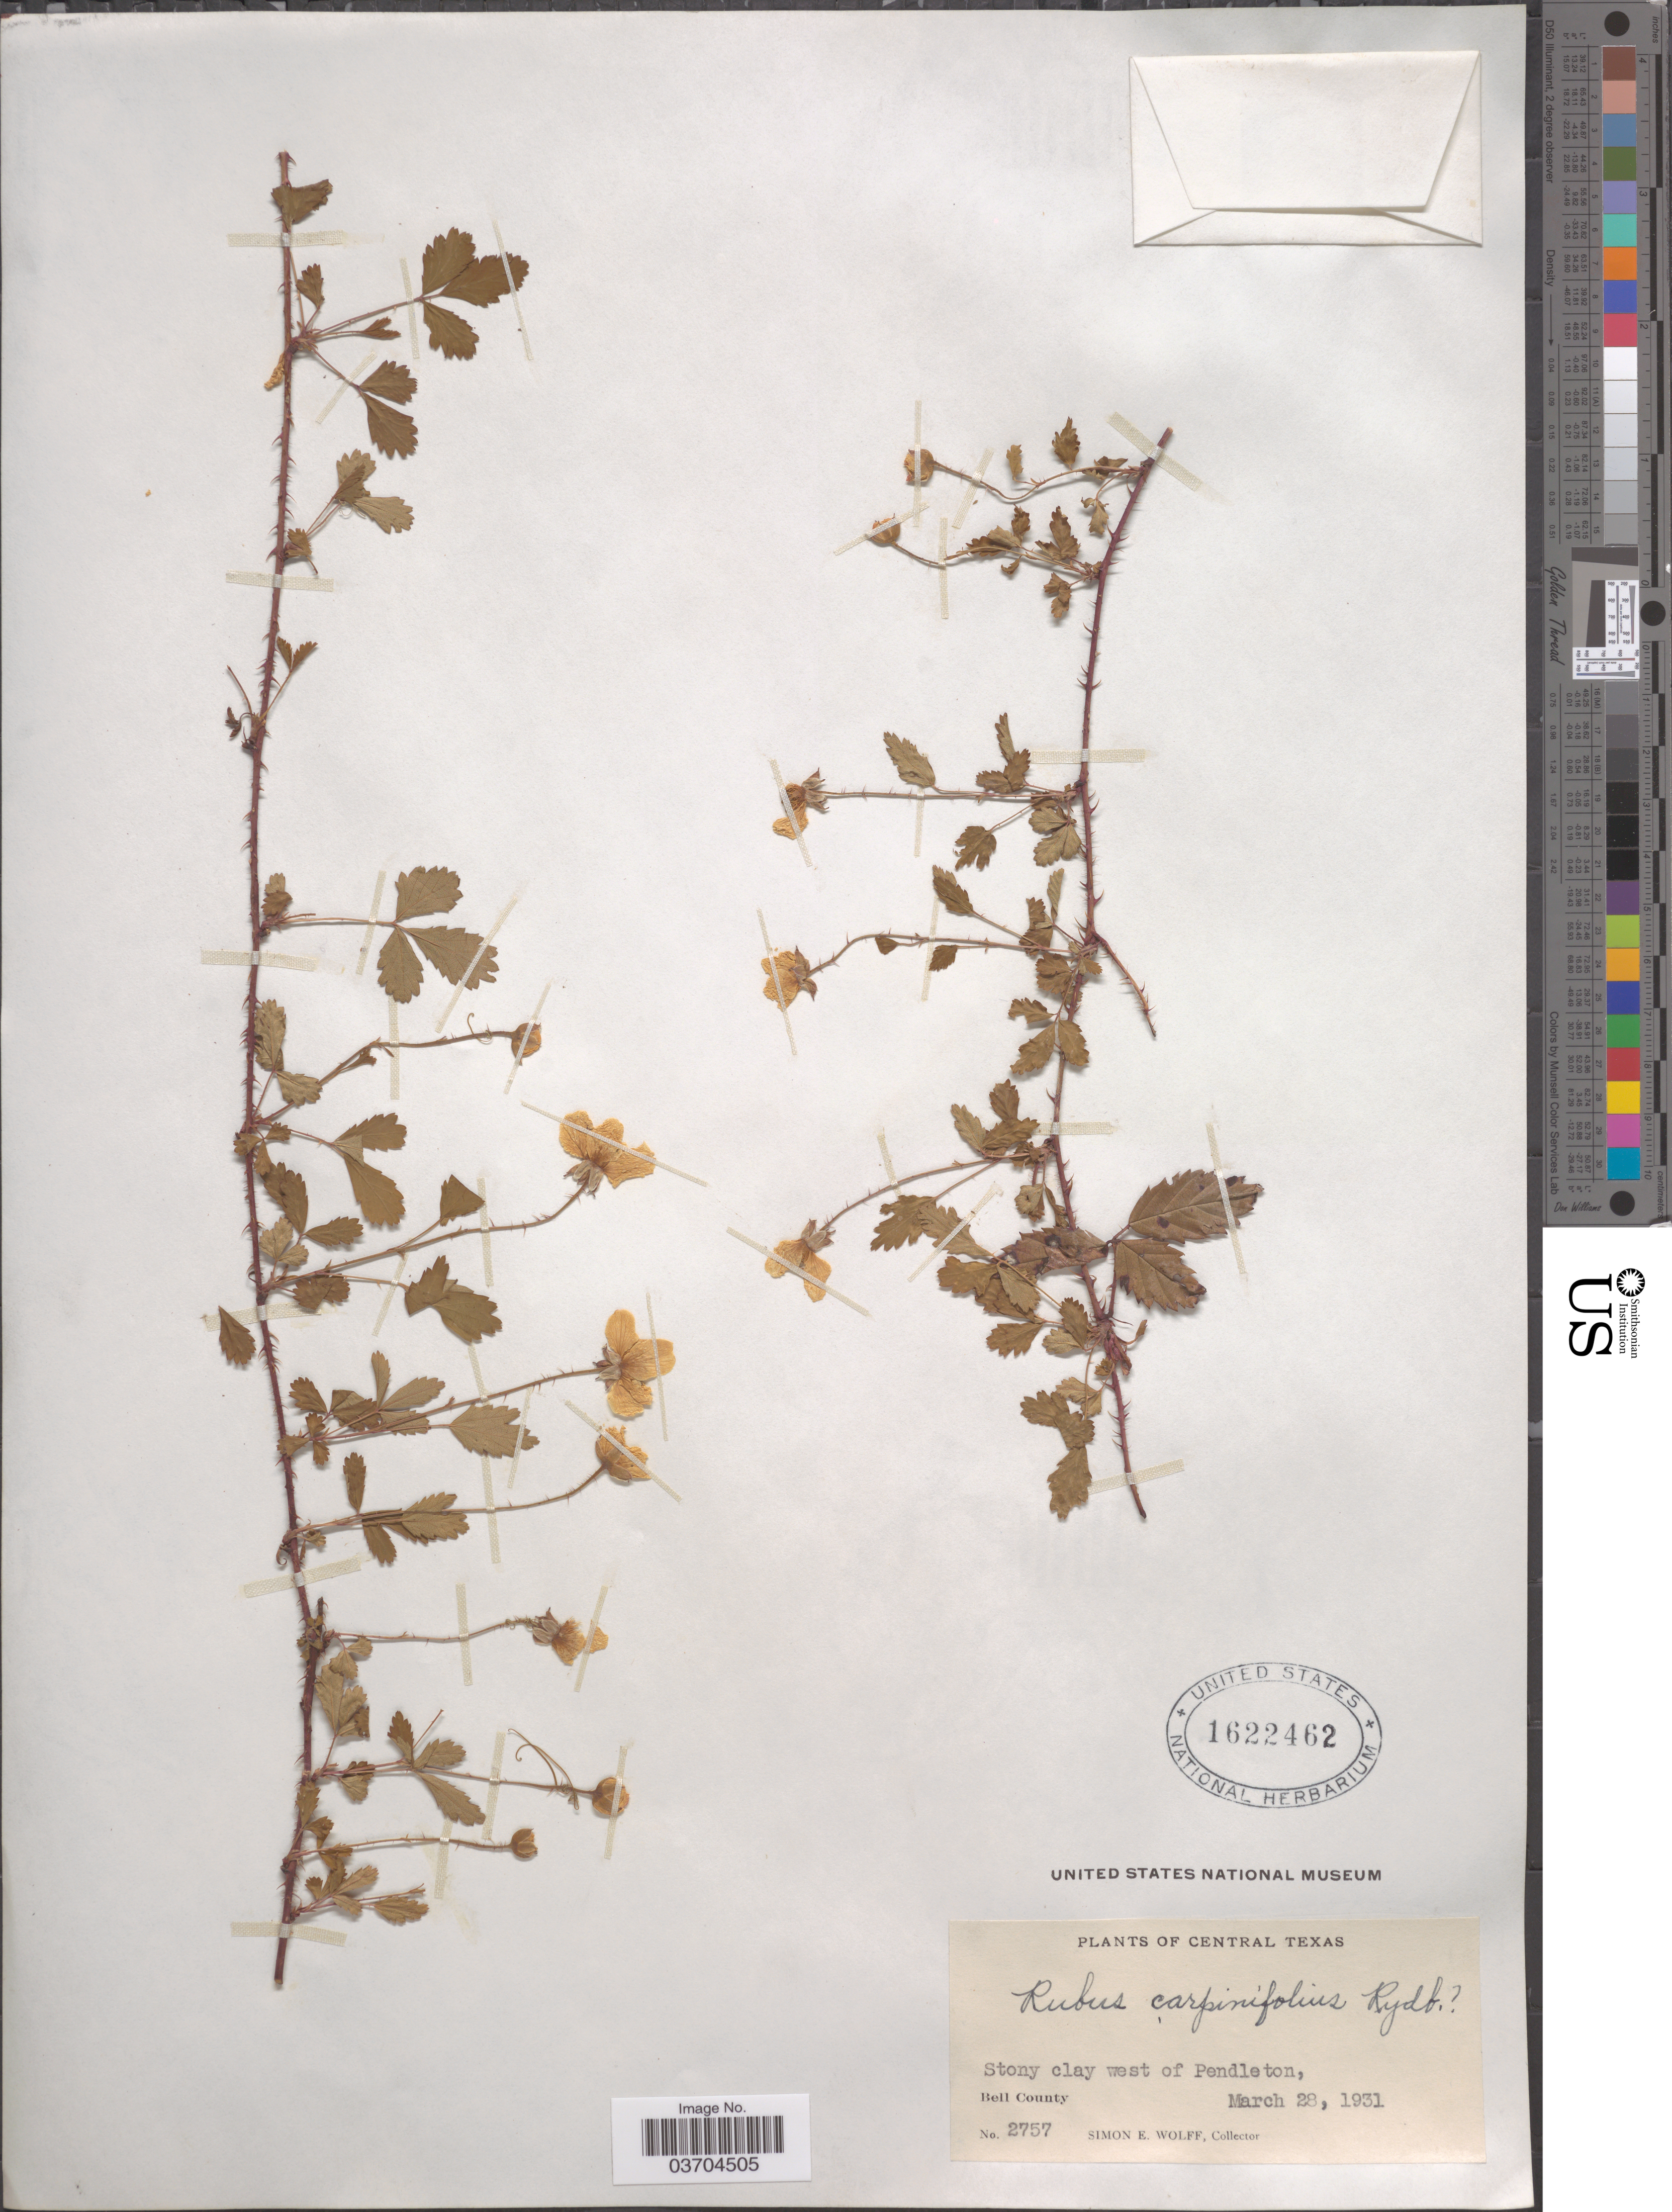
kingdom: Plantae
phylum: Tracheophyta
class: Magnoliopsida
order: Rosales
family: Rosaceae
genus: Rubus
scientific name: Rubus carpinifolius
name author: Rydb.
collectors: S. E. Wolff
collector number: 2757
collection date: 1931-03-28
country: United States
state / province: Texas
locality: Central Texas. West of Pendleton, Bell County.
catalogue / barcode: US 1622462